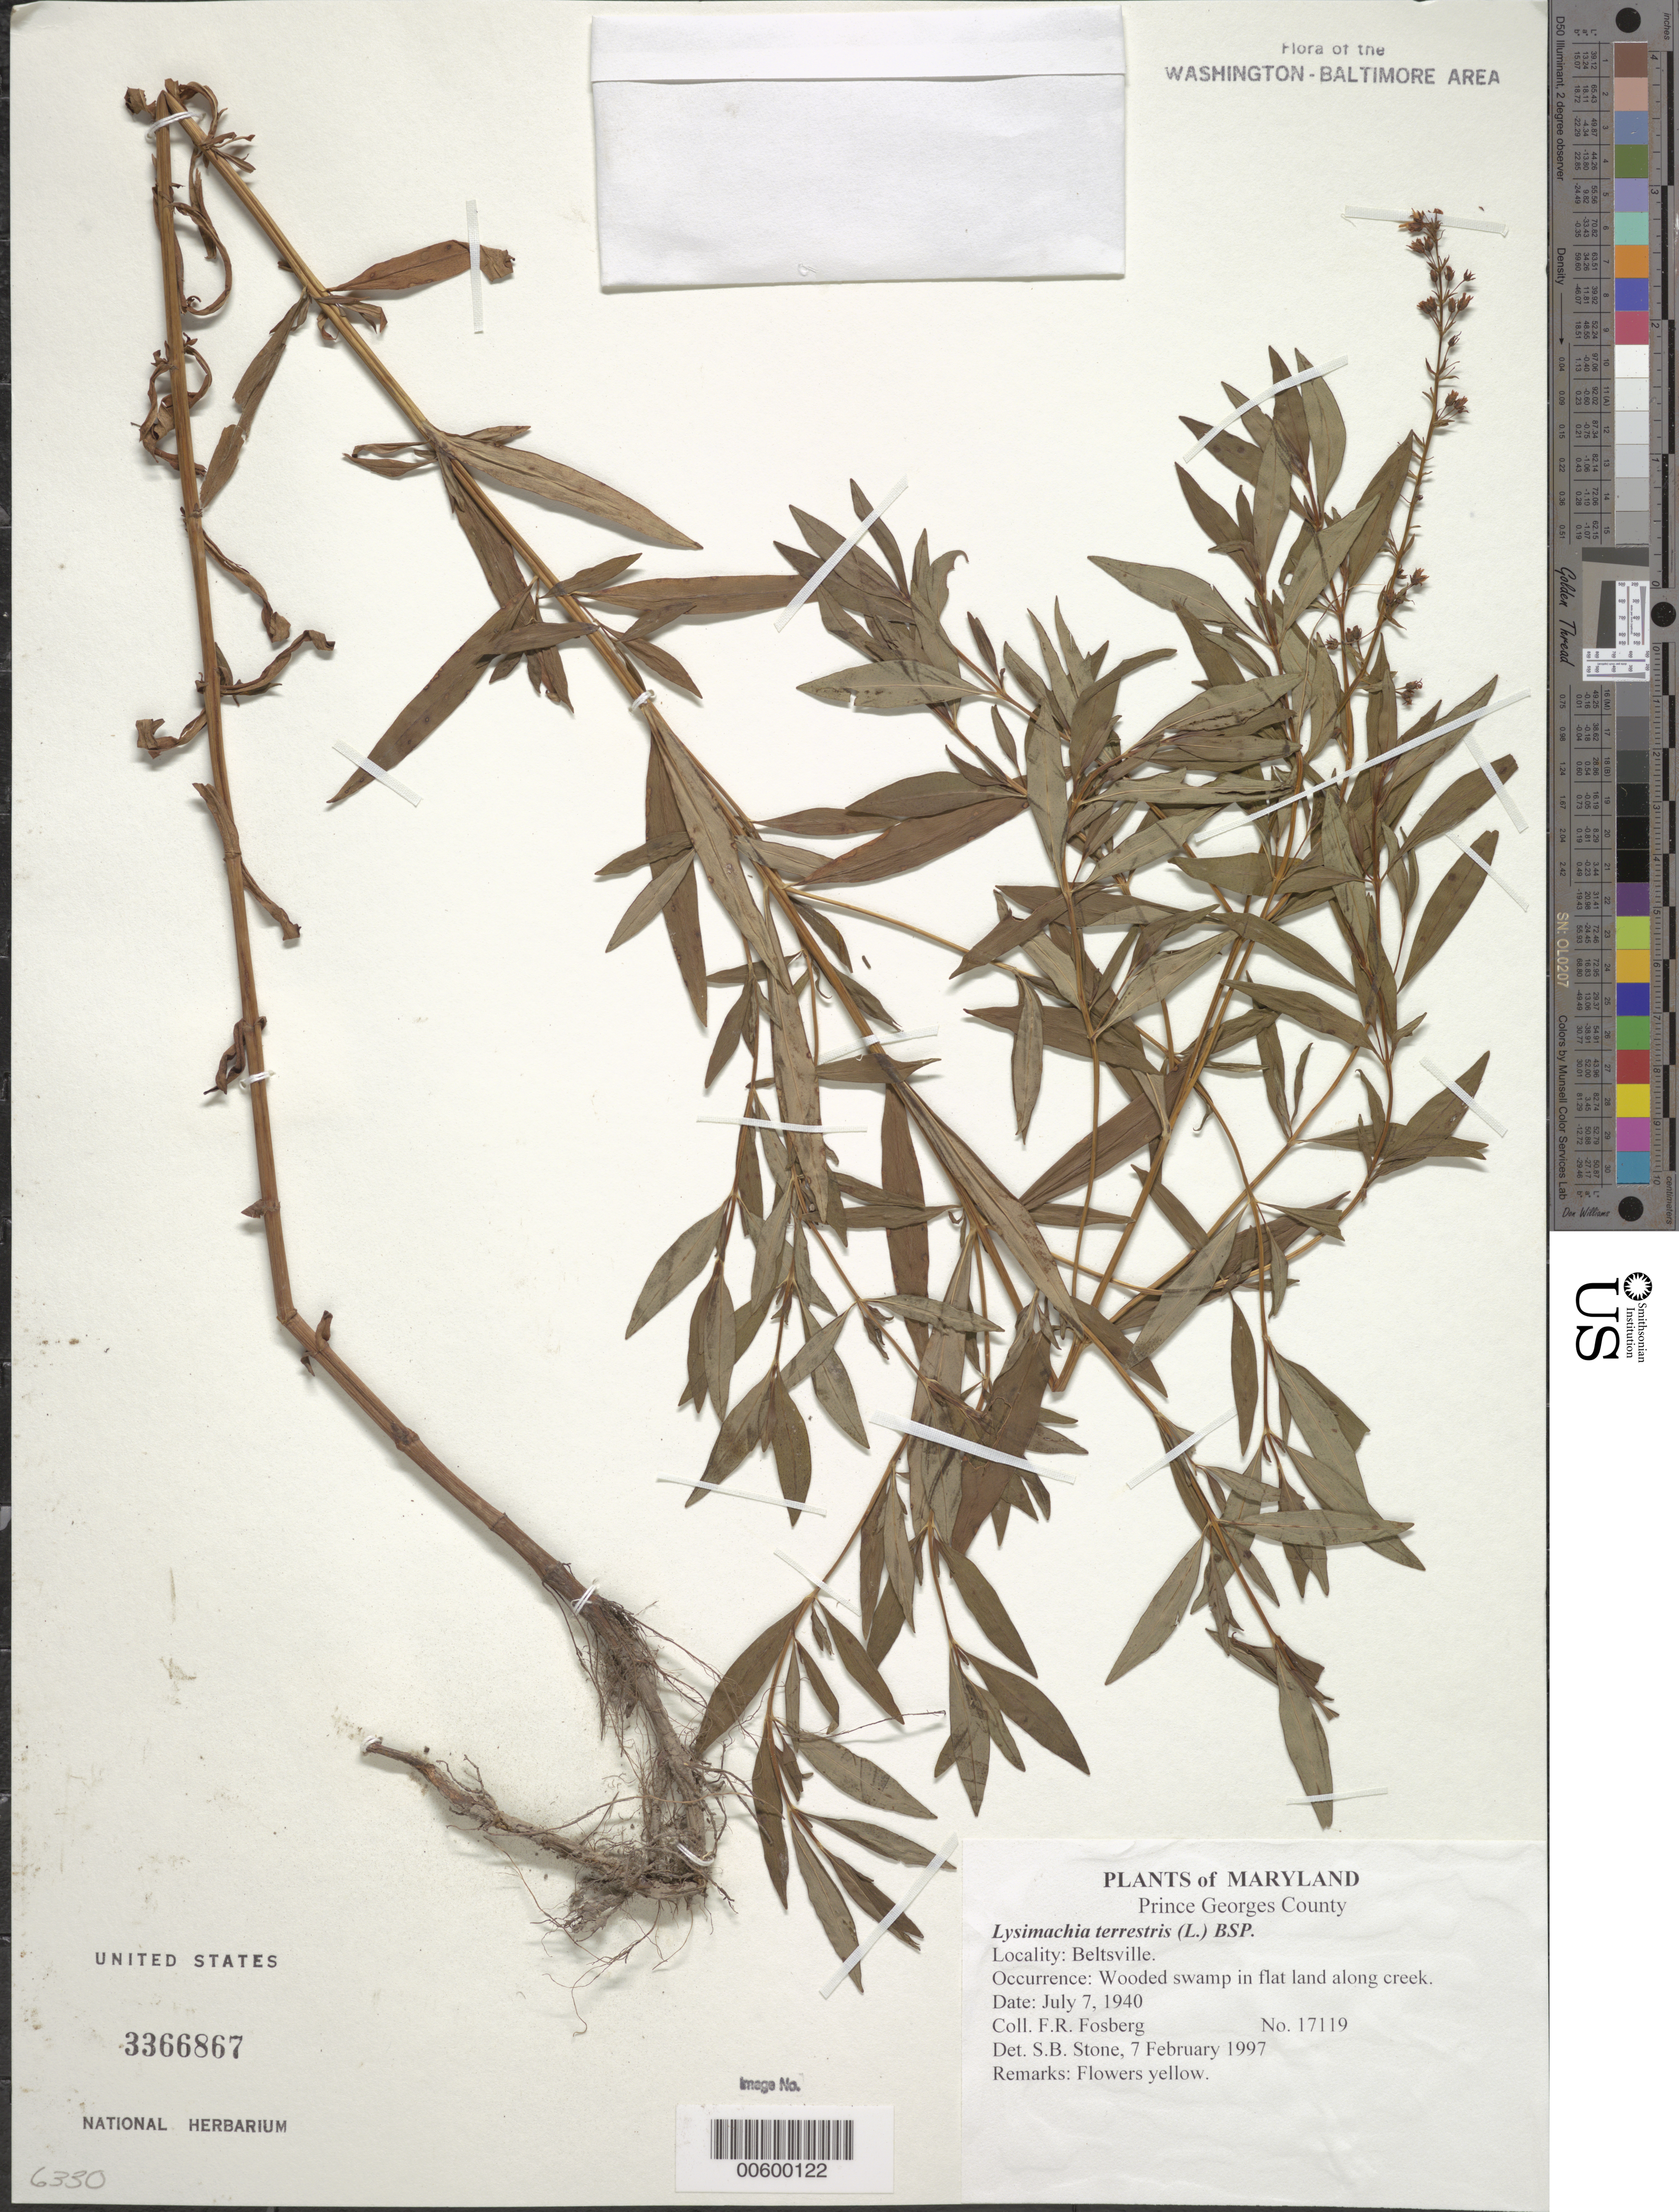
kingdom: Plantae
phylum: Tracheophyta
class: Magnoliopsida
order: Ericales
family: Primulaceae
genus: Lysimachia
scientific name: Lysimachia terrestris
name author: (L.) Britton, Stearns & Poggenb.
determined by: Stone, S. B.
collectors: F. R. Fosberg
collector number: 17119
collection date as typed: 07 Jul 1940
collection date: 1940-07-07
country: United States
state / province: Maryland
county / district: Prince George's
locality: Beltsville.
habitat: Wooded swamp in flat land along creek.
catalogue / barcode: US 3366867